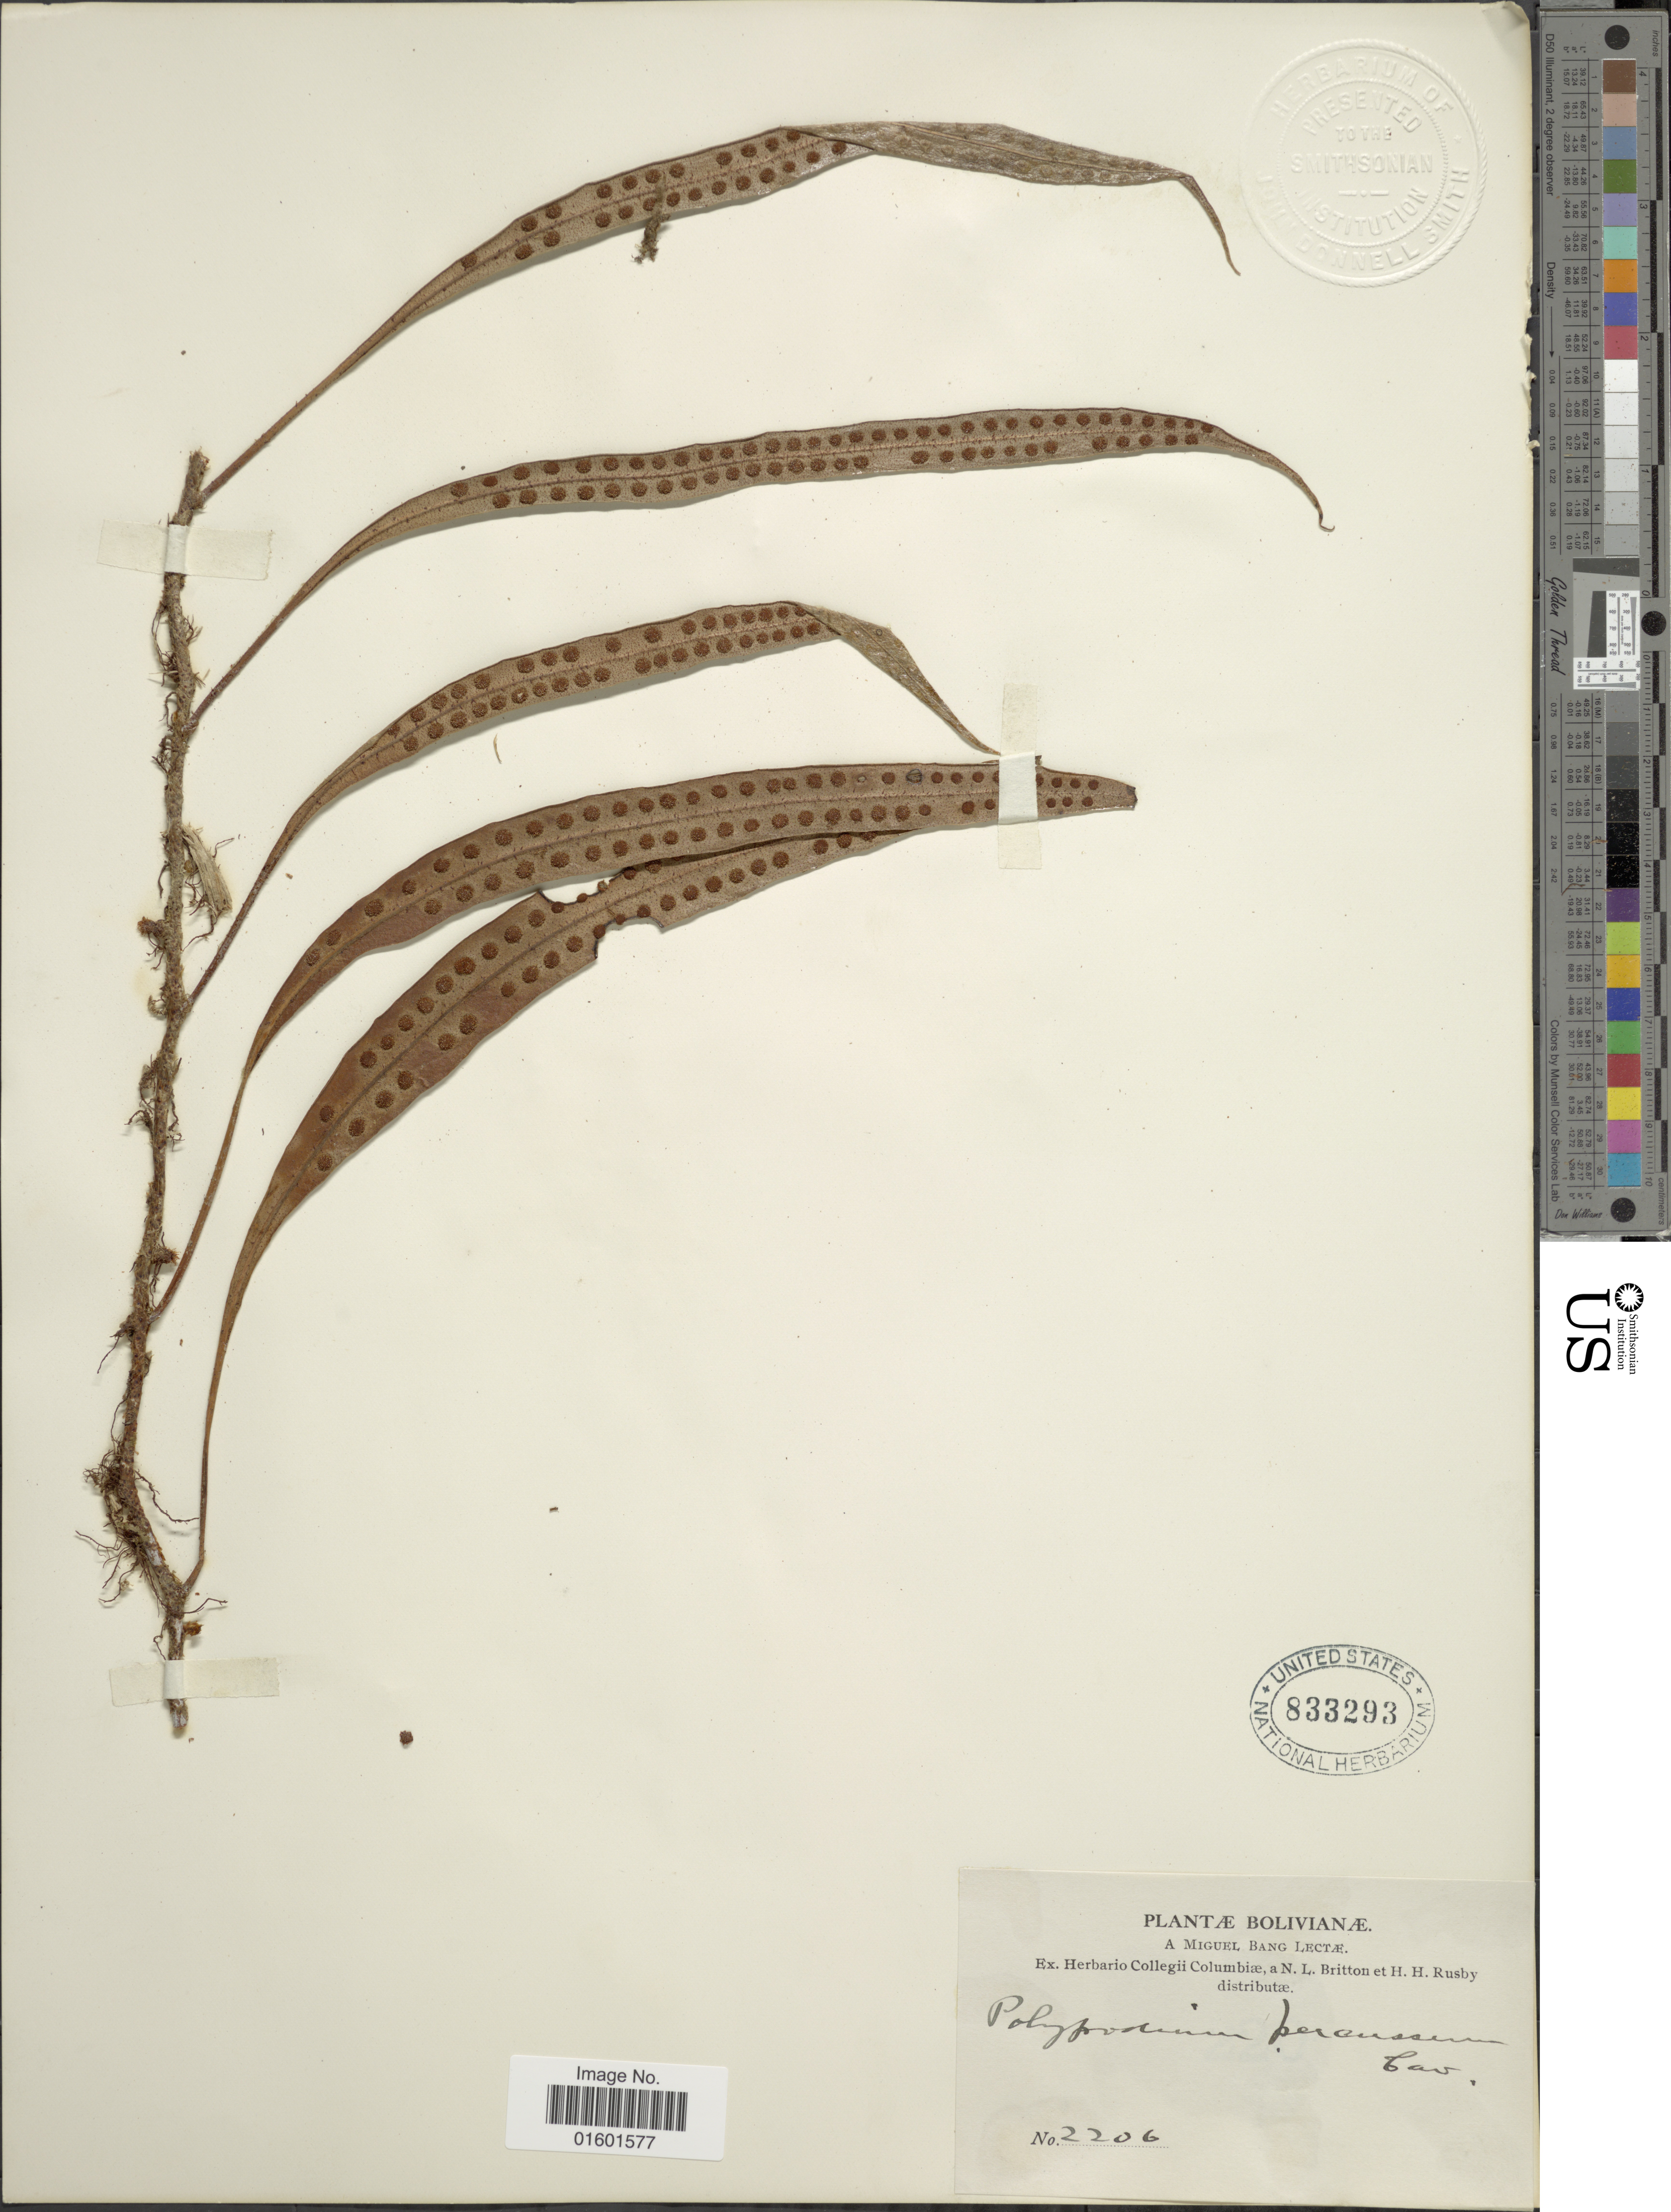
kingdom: Plantae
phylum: Tracheophyta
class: Polypodiopsida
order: Polypodiales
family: Polypodiaceae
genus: Microgramma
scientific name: Microgramma percussa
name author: (Cav.) de la Sota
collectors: N. Britton & H. H. Rusby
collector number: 2206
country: Bolivia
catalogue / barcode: US 833293